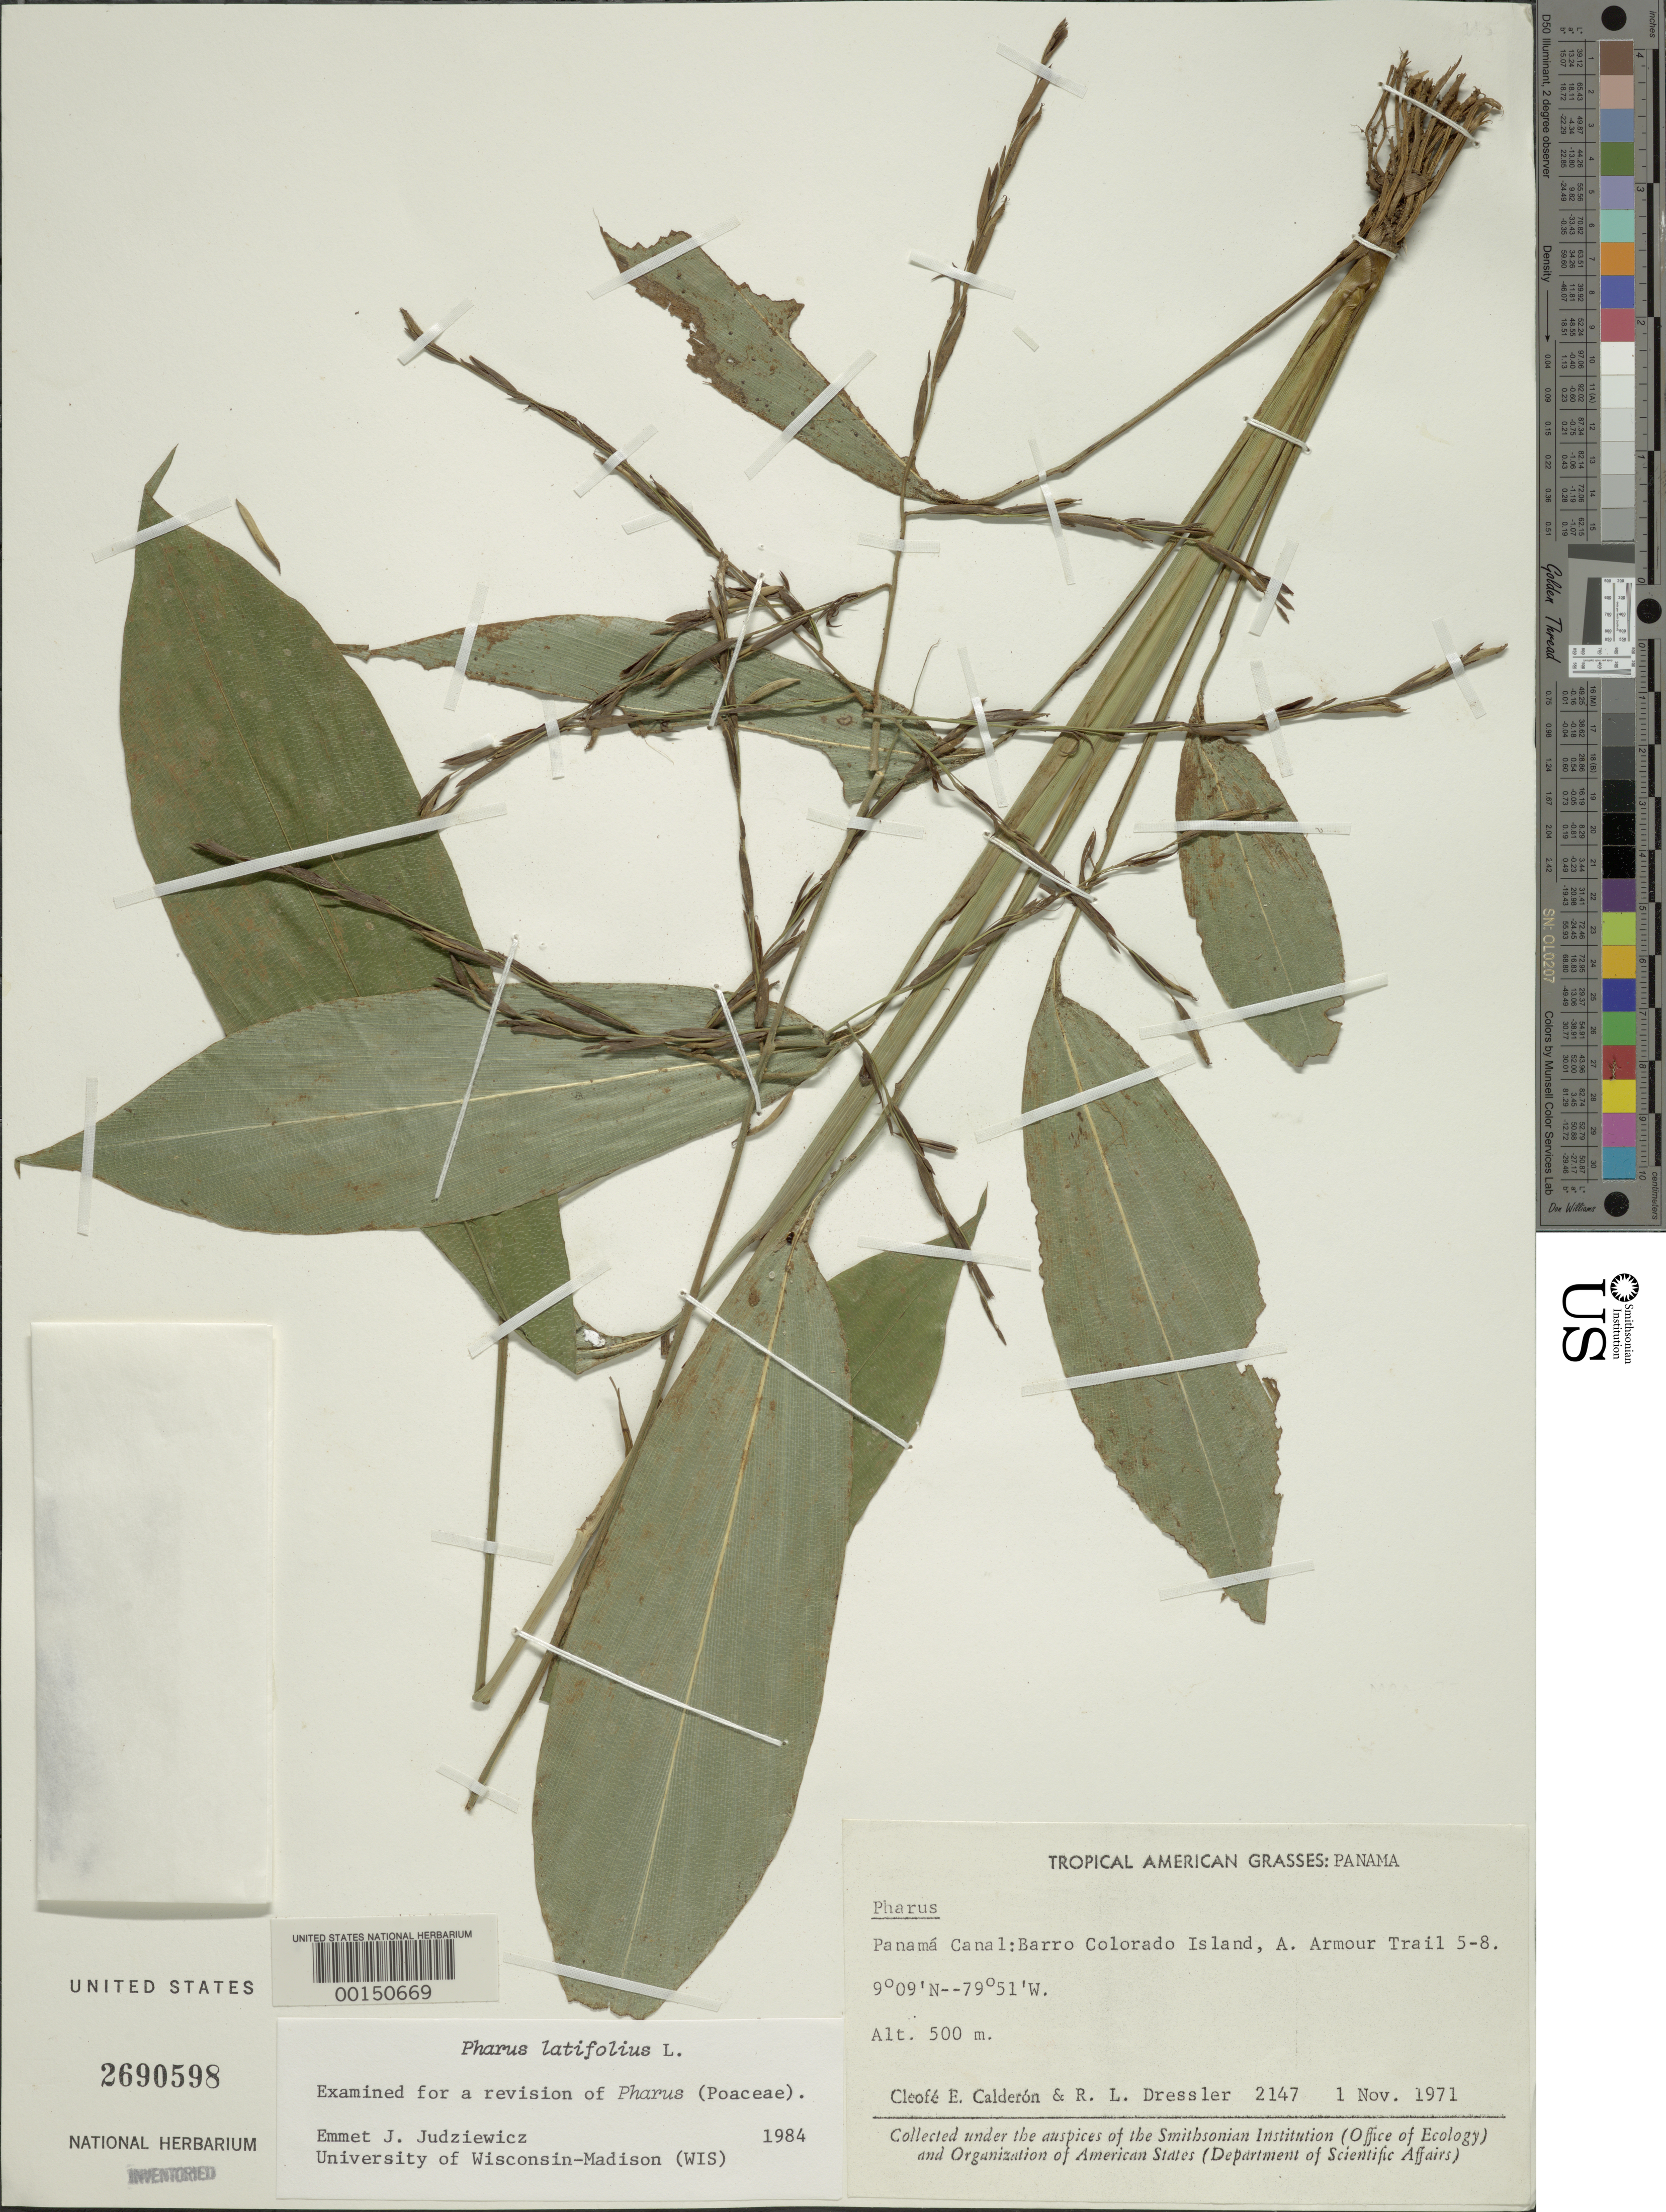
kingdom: Plantae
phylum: Tracheophyta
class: Liliopsida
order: Poales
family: Poaceae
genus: Pharus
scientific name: Pharus latifolius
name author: L.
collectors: C. E. Calderón & R. Dressler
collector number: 2147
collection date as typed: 01 Nov 1971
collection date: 1971-11-01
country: Panama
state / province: Panamá Oeste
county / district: Canal Zone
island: Barro Colorado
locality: Colorado Island; a. Armour Trail, l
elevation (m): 500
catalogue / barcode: US 2690598